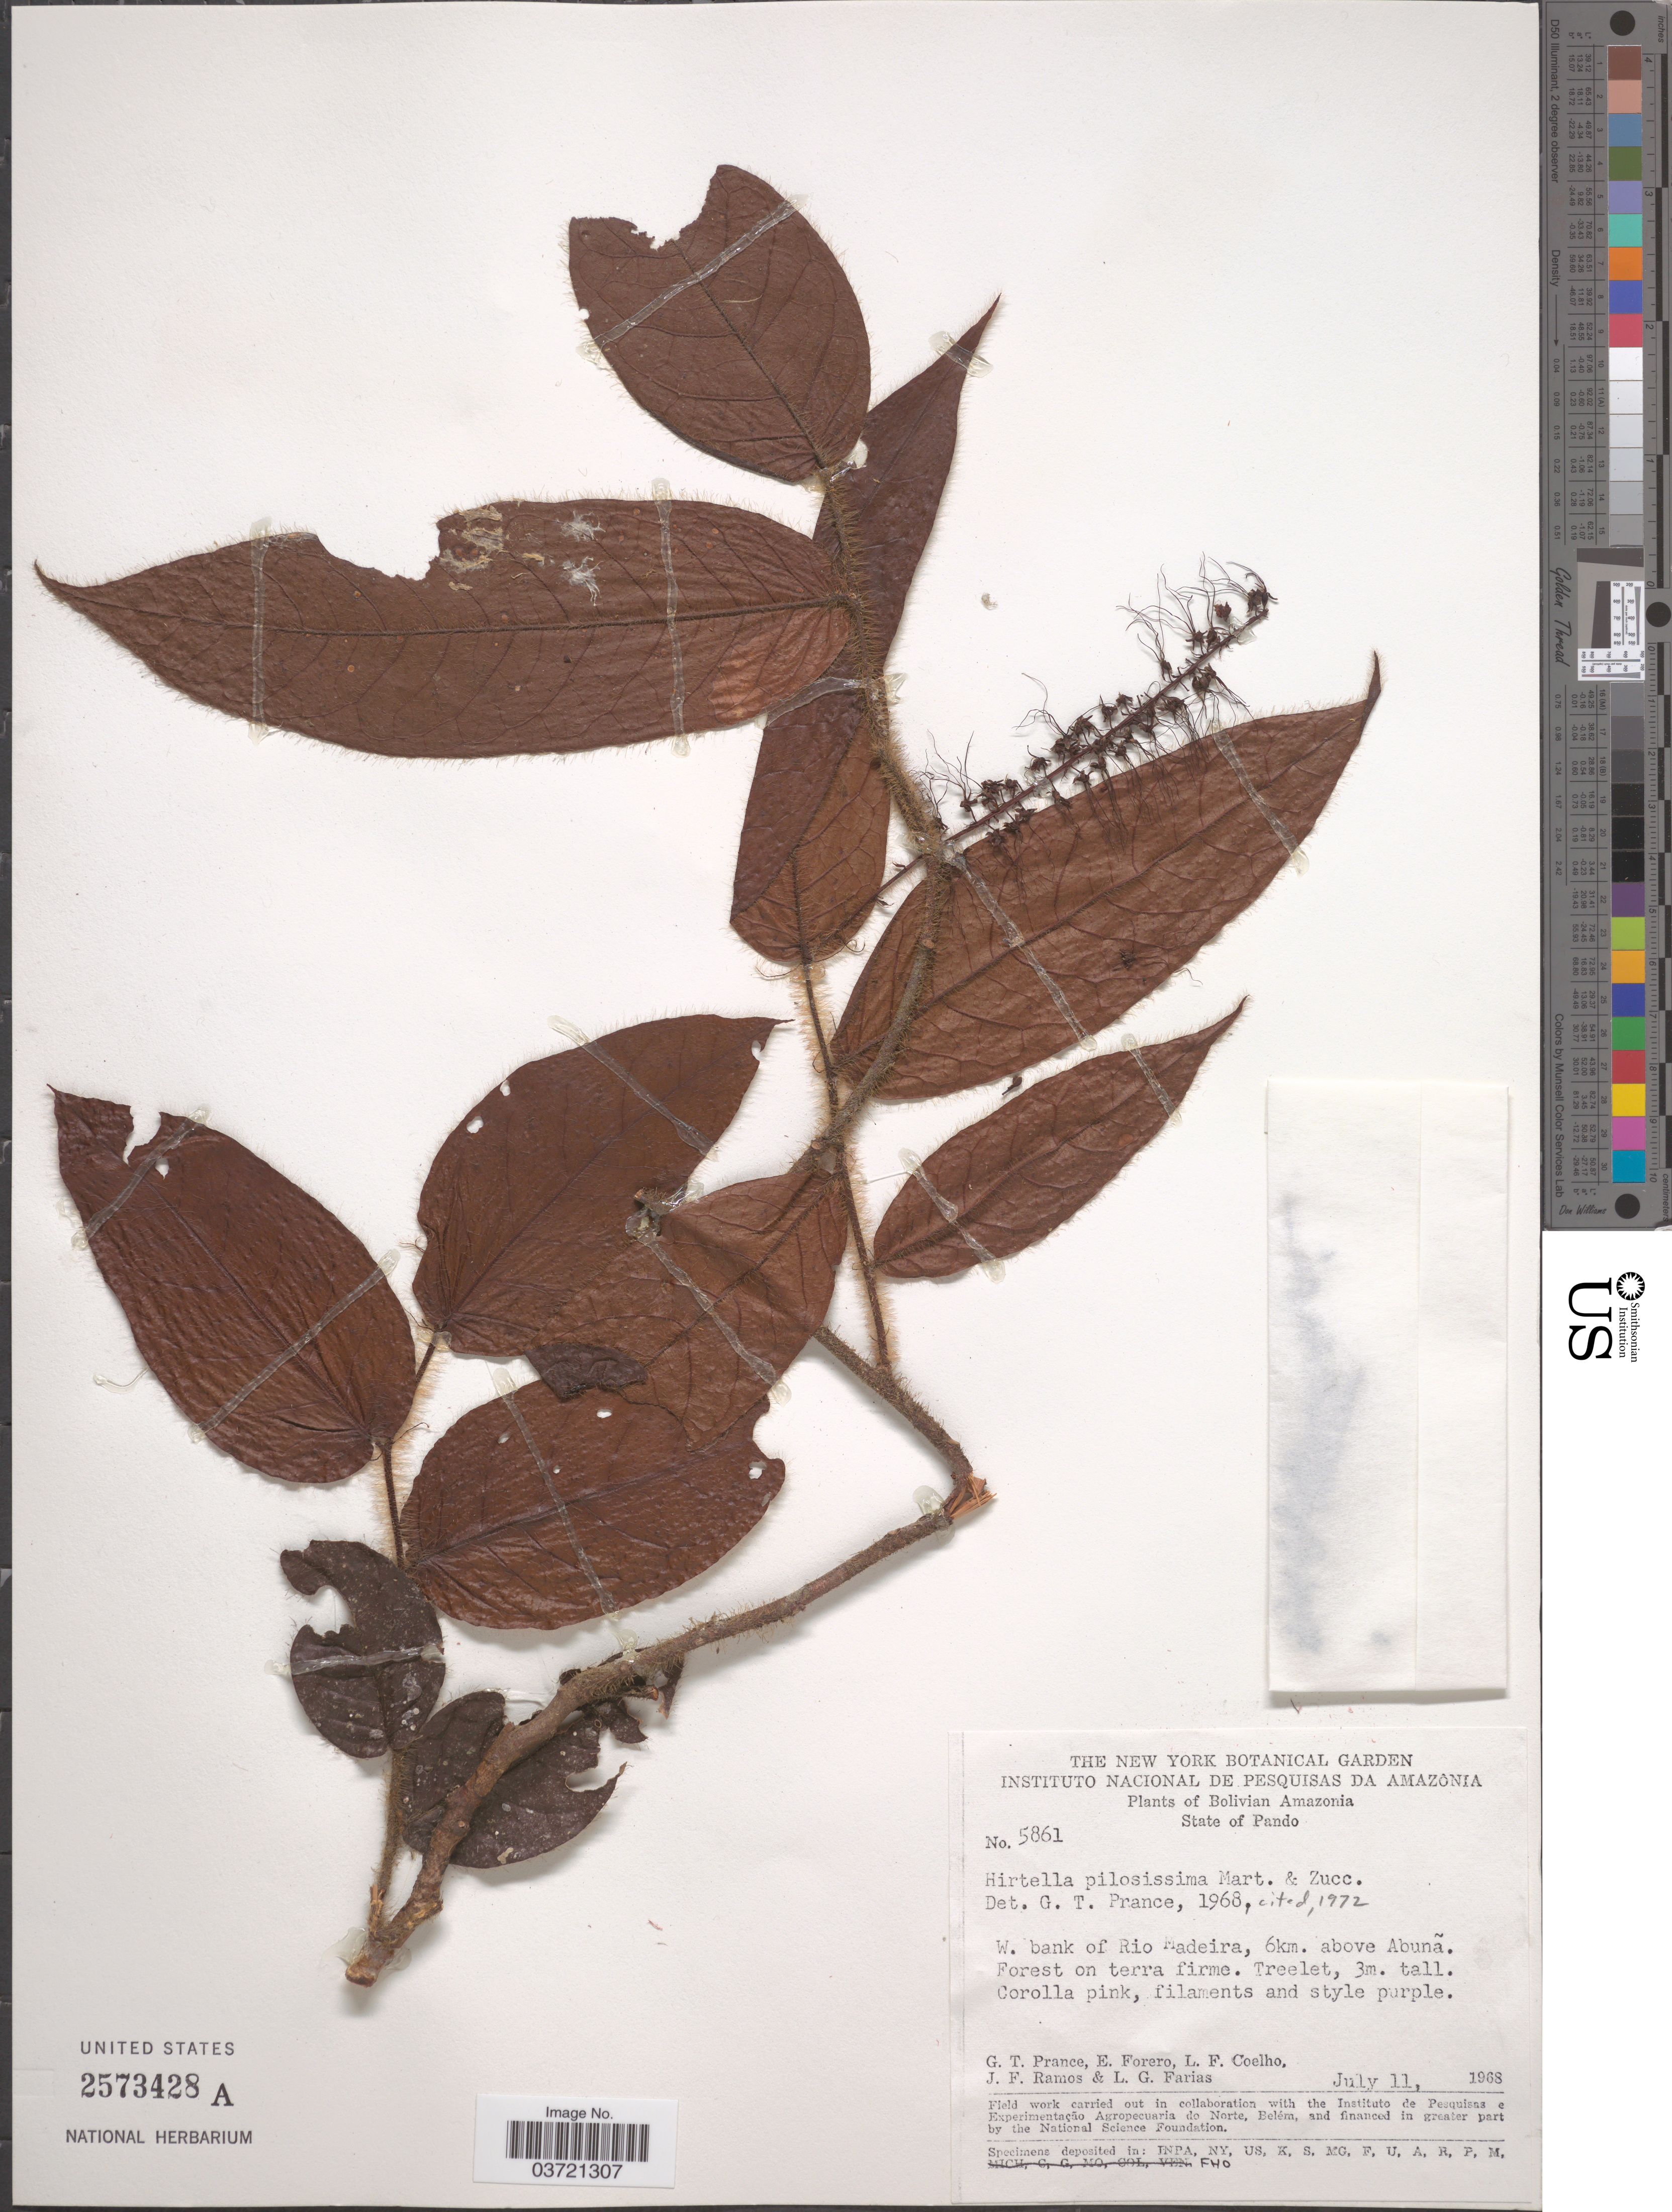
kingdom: Plantae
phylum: Tracheophyta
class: Magnoliopsida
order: Malpighiales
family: Chrysobalanaceae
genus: Hirtella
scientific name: Hirtella pilosissima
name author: Mart. & Zucc.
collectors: G. T. Prance, E. Forero, L. F. Coelho, J. F. Ramos & L. G. Farias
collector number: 5861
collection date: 1968-07-11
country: Bolivia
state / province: Pando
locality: Bolivian Amazonia. W. bank of Rio Madeira, 6km. above Abuña.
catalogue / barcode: US 2573428A